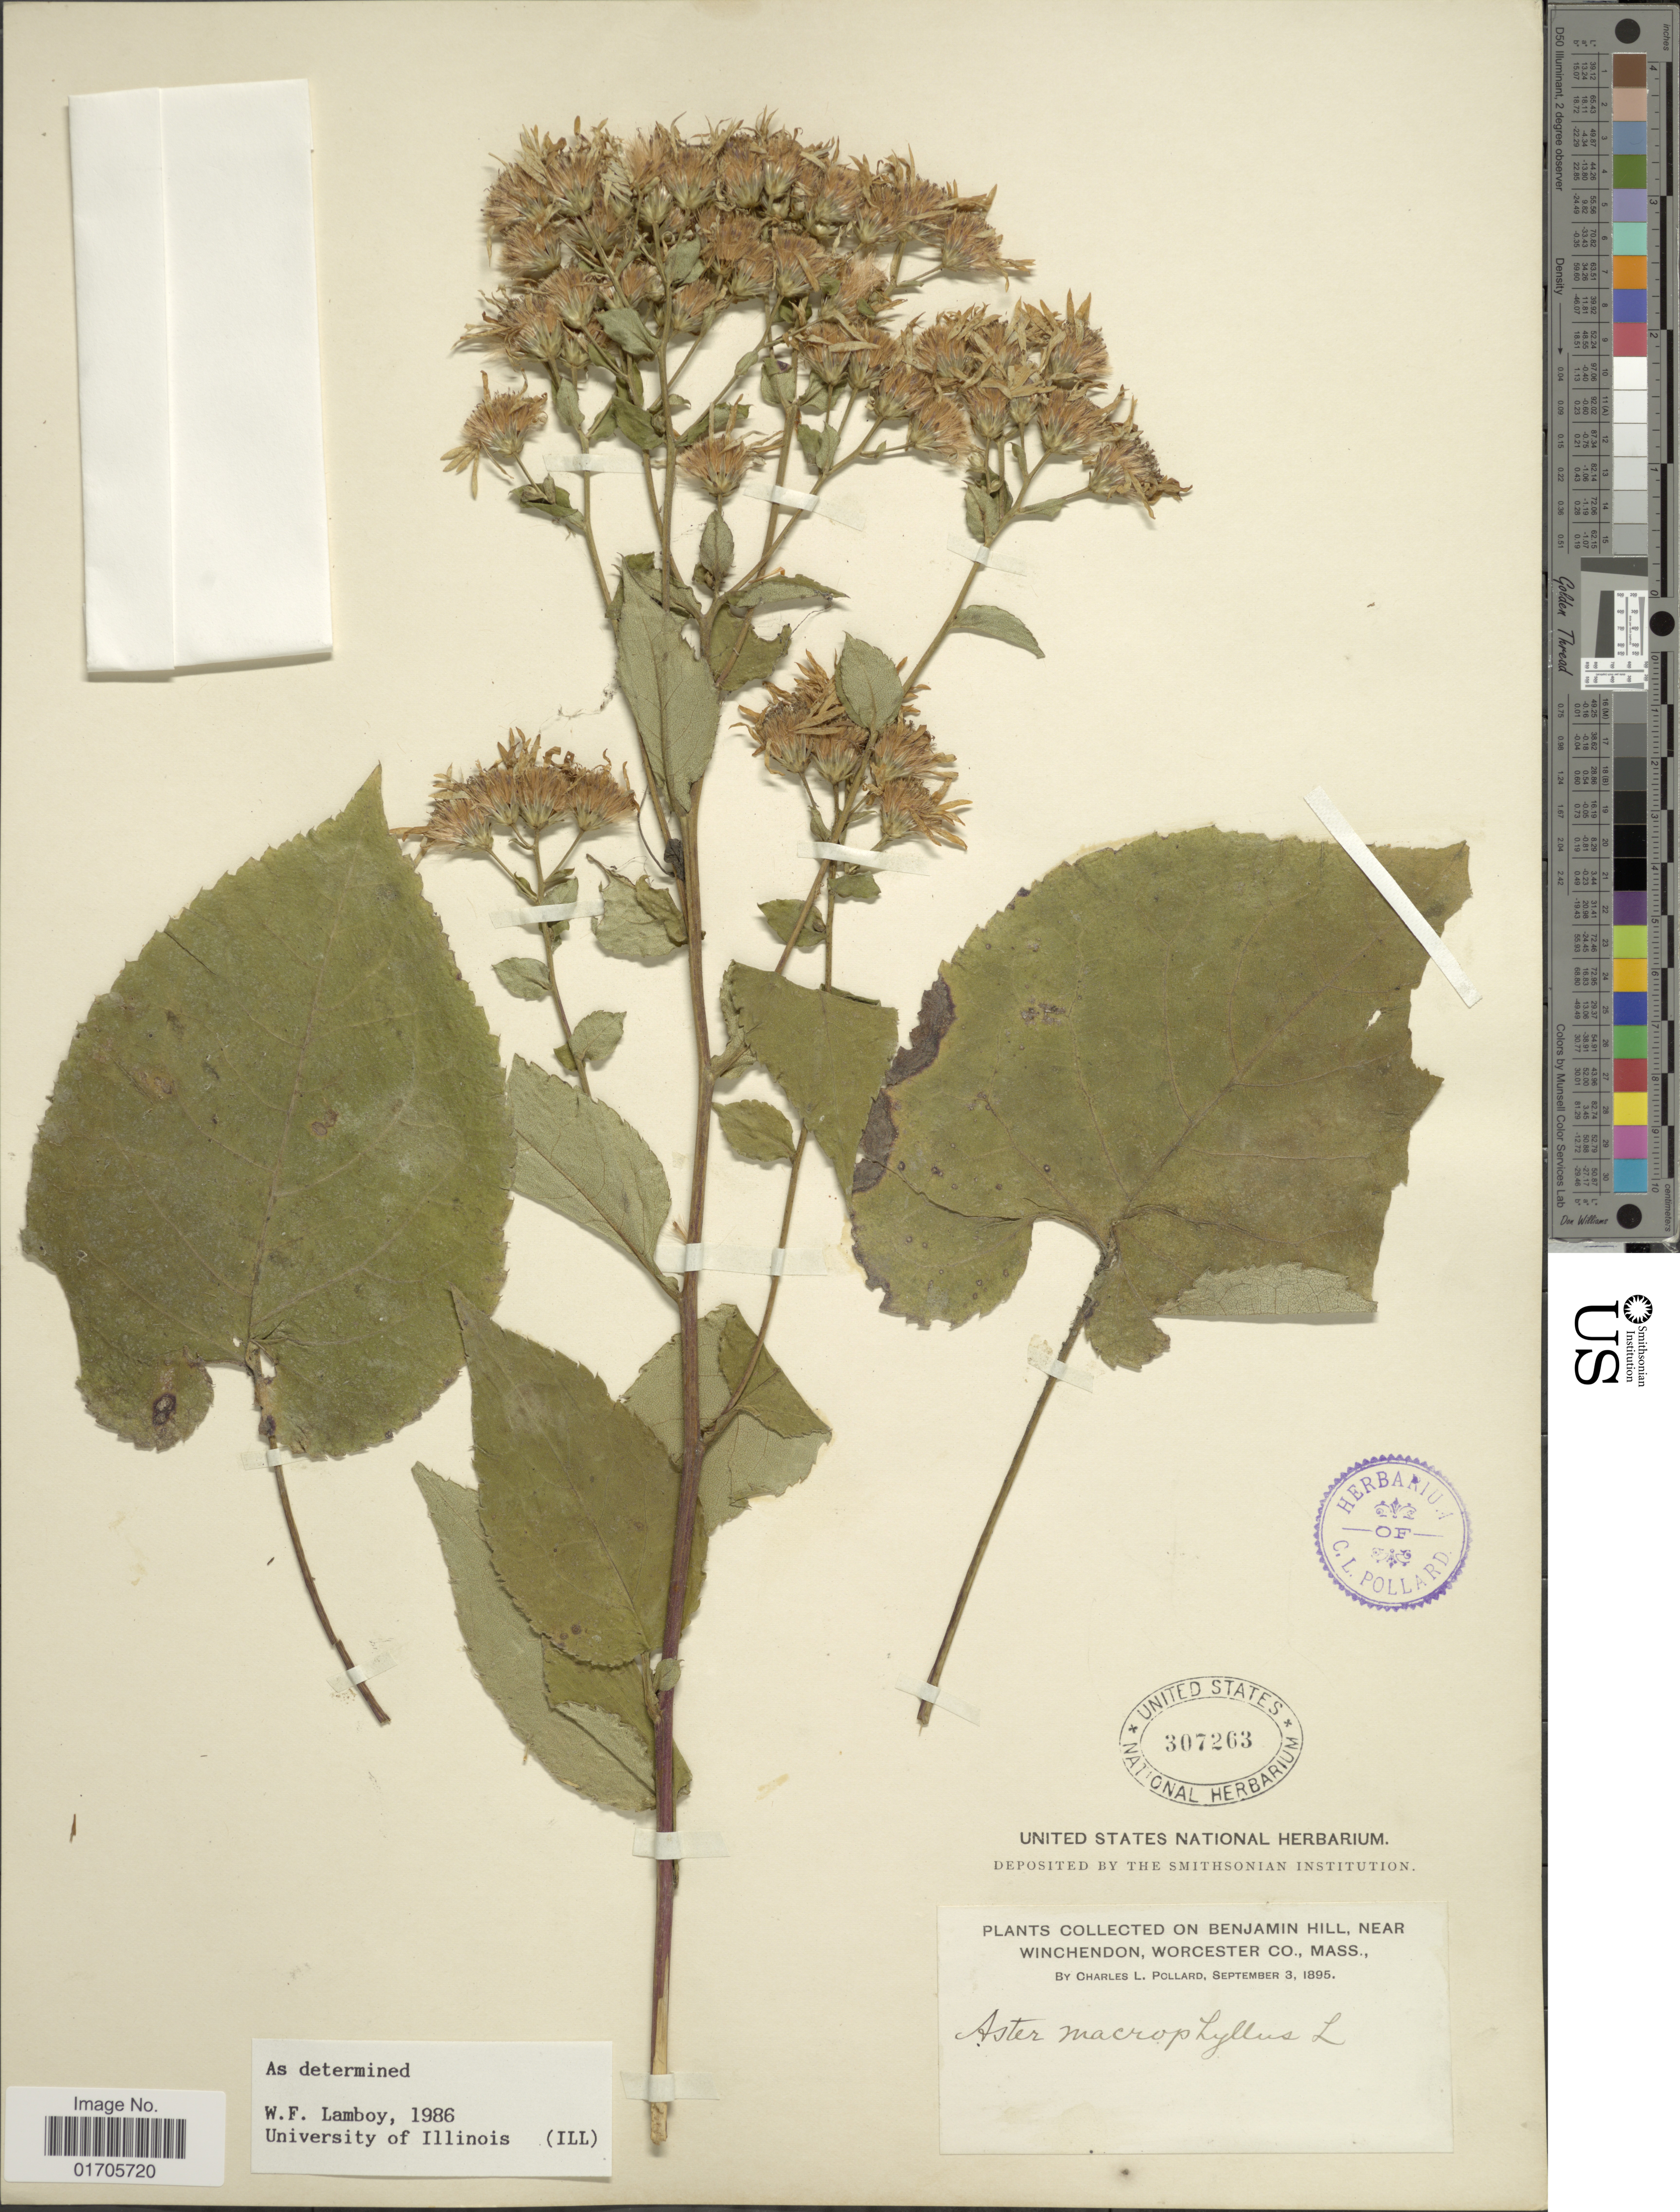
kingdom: Plantae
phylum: Tracheophyta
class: Magnoliopsida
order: Asterales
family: Asteraceae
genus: Eurybia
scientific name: Eurybia macrophylla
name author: (L.) Cass.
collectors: C. L. Pollard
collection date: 1895-09-03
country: United States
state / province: Massachusetts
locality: Benjamin Hill, near Winchendon, Worcester Co., Mass.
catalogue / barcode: US 307263